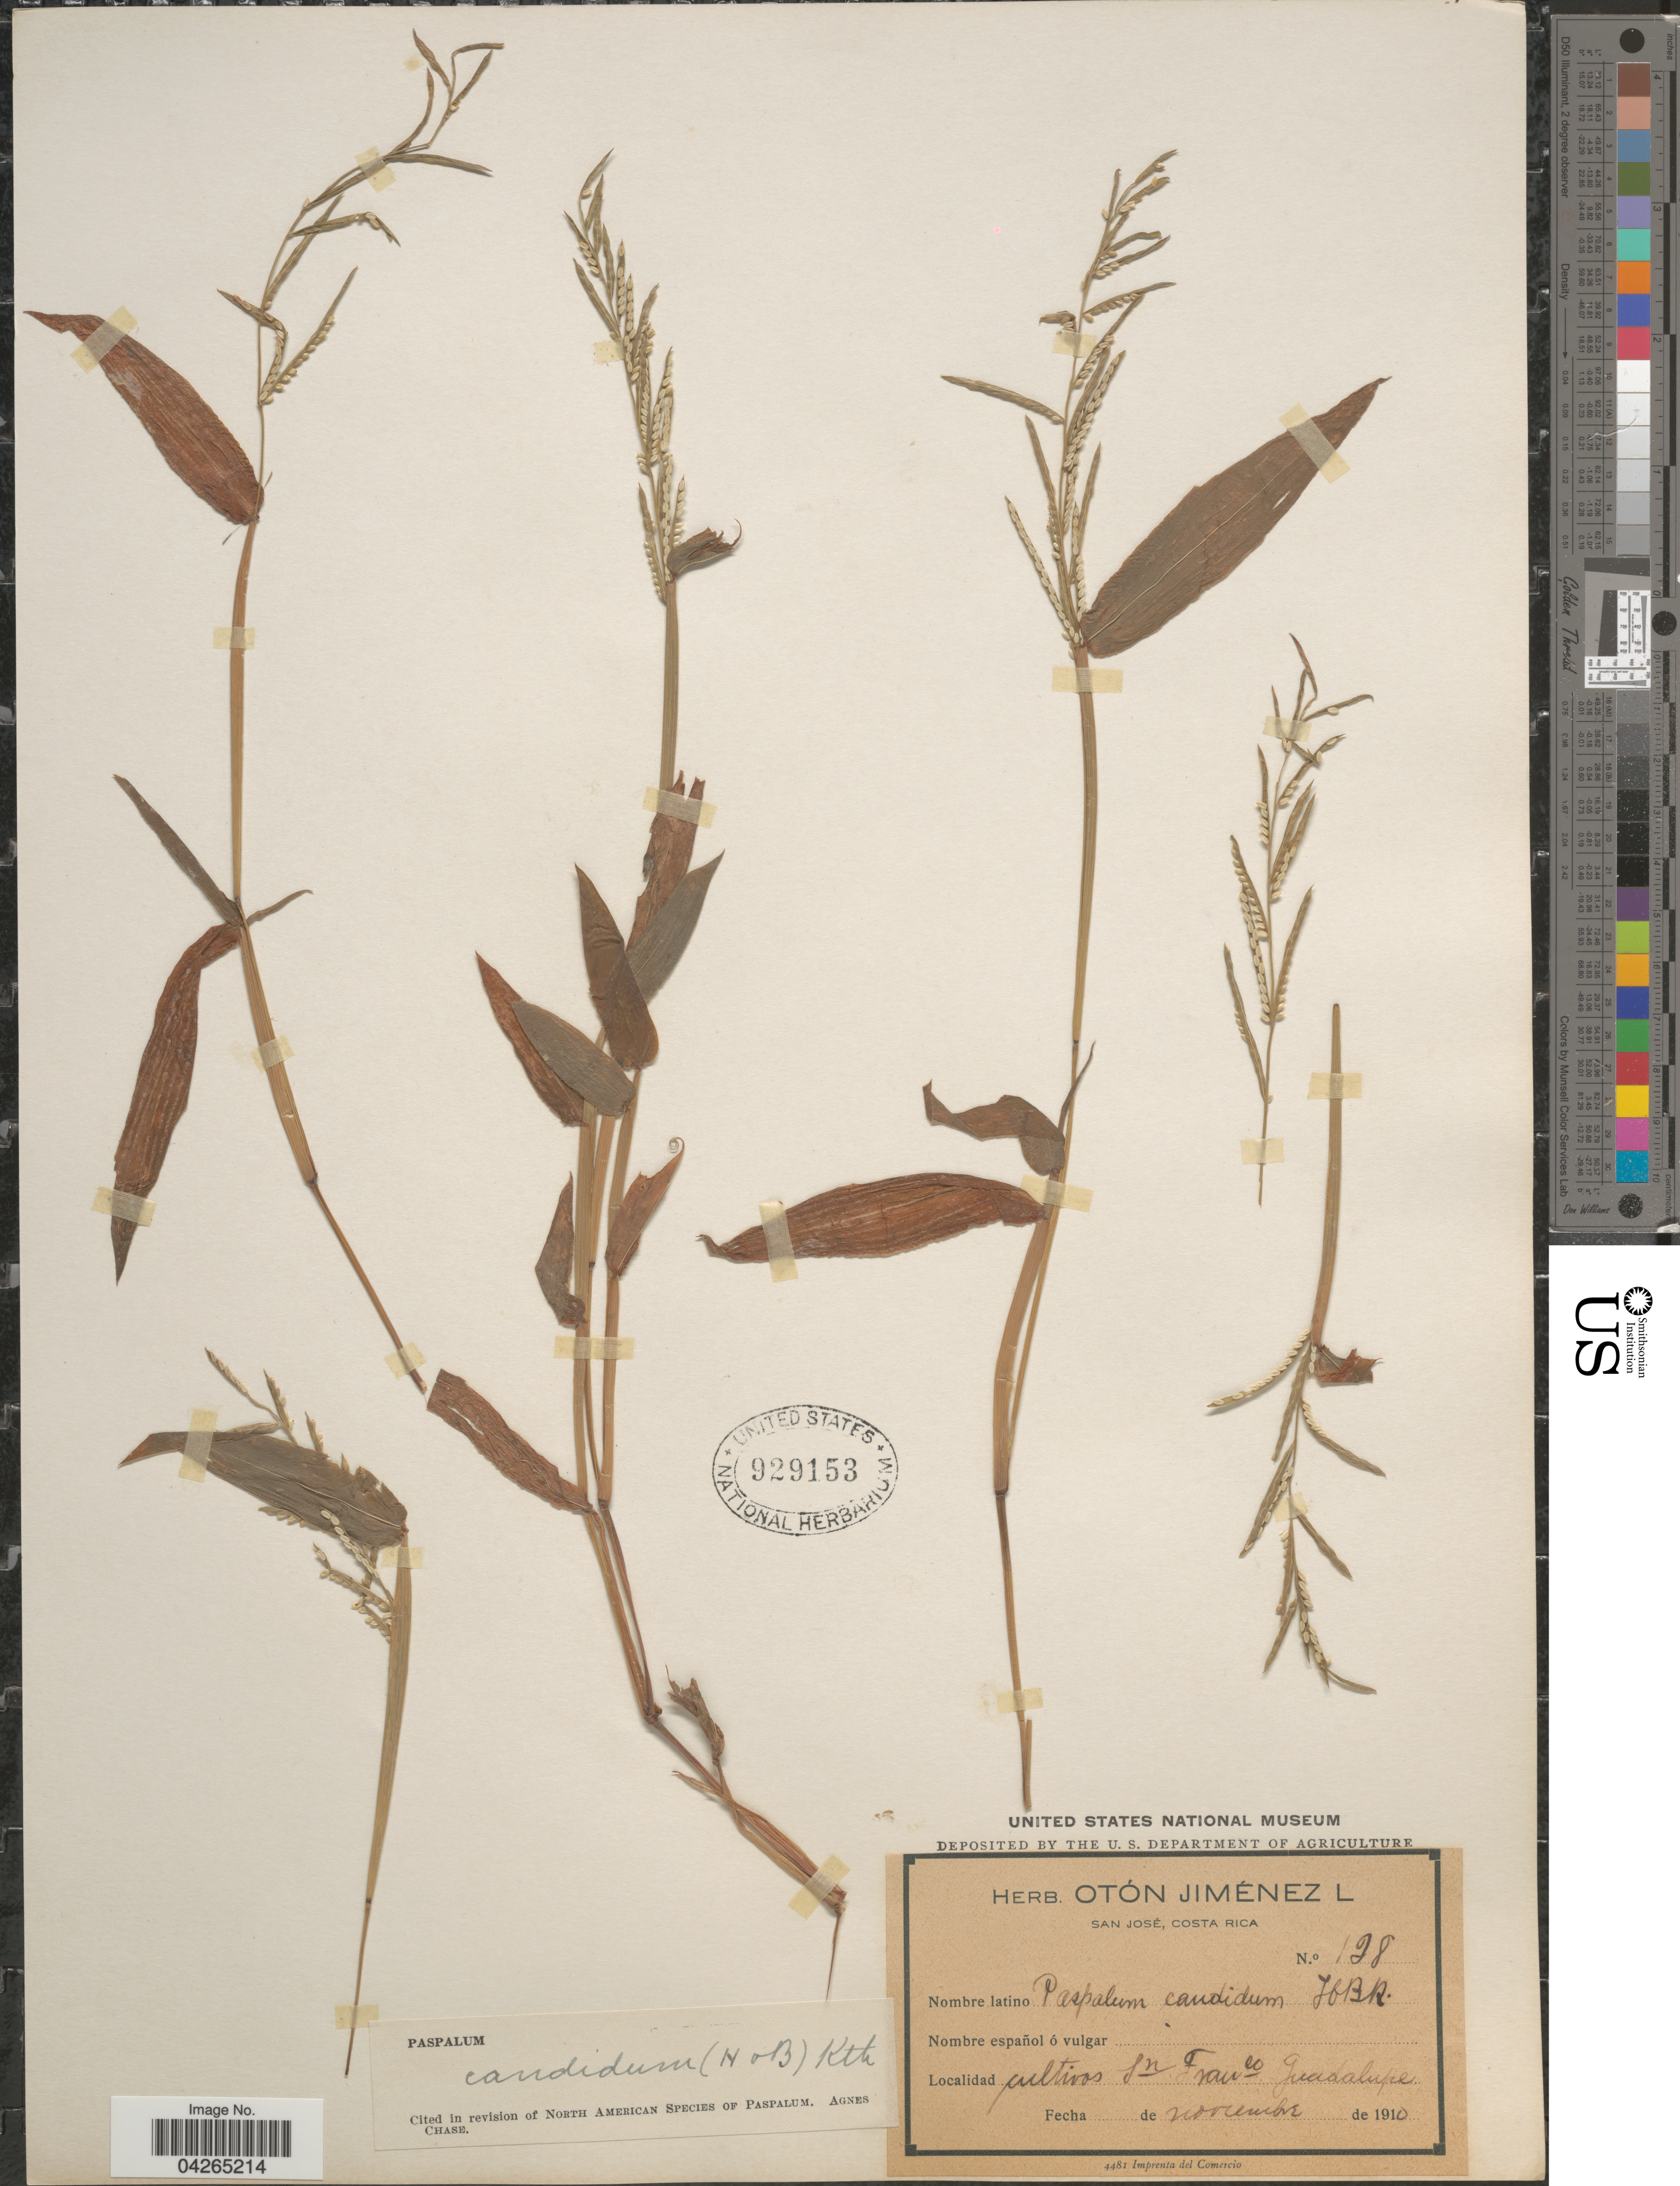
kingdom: Plantae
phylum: Tracheophyta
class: Liliopsida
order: Poales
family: Poaceae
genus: Paspalum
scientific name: Paspalum candidum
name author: (Humb. & Bonpl. ex Fleugge) Kunth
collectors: O. Jiménez L.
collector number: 128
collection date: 1910-11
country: Costa Rica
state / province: San José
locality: Sn Franco Guadalupe.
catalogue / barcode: US 929153